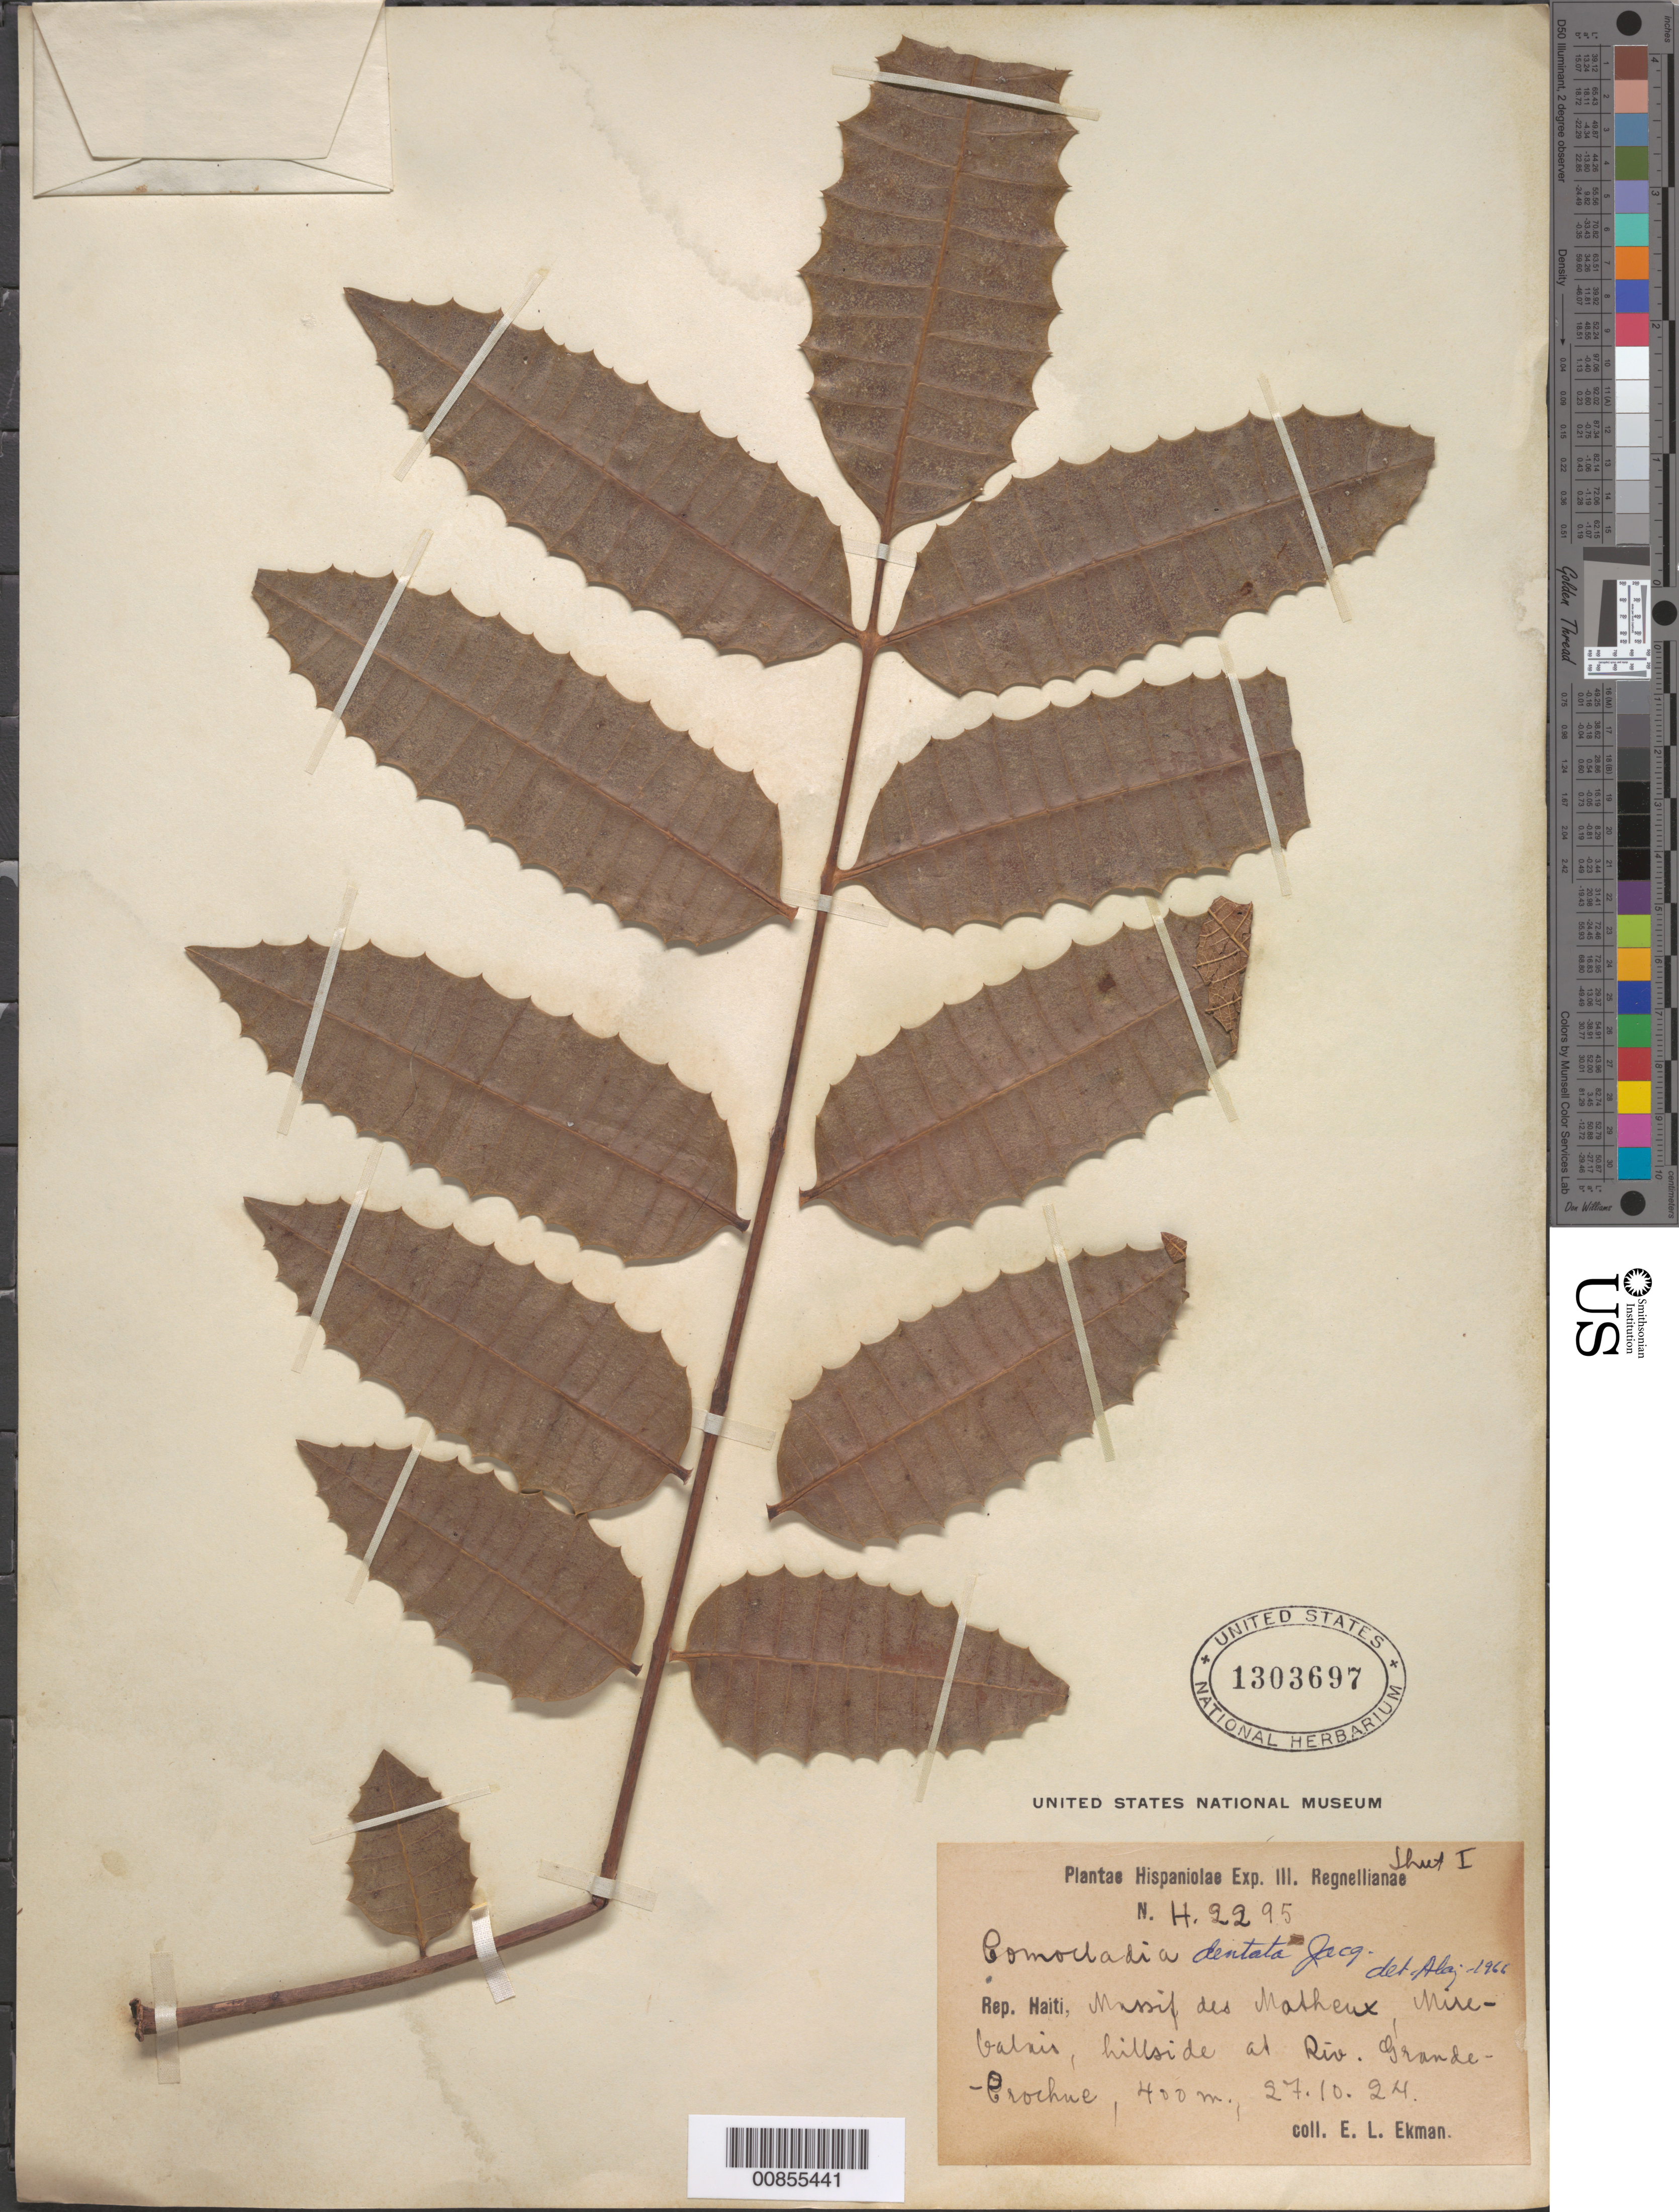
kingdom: Plantae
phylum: Tracheophyta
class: Magnoliopsida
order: Sapindales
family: Anacardiaceae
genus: Comocladia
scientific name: Comocladia dentata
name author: Jacq.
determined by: Liogier, Alain H.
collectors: E. L. Ekman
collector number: H 2295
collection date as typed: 27 Oct 1924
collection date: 1924-10-27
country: Haiti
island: Hispaniola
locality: Massif des Matheux, Mirebalais, at Riv. Grande-Crochue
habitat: Hillside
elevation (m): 400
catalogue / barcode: US 1303697